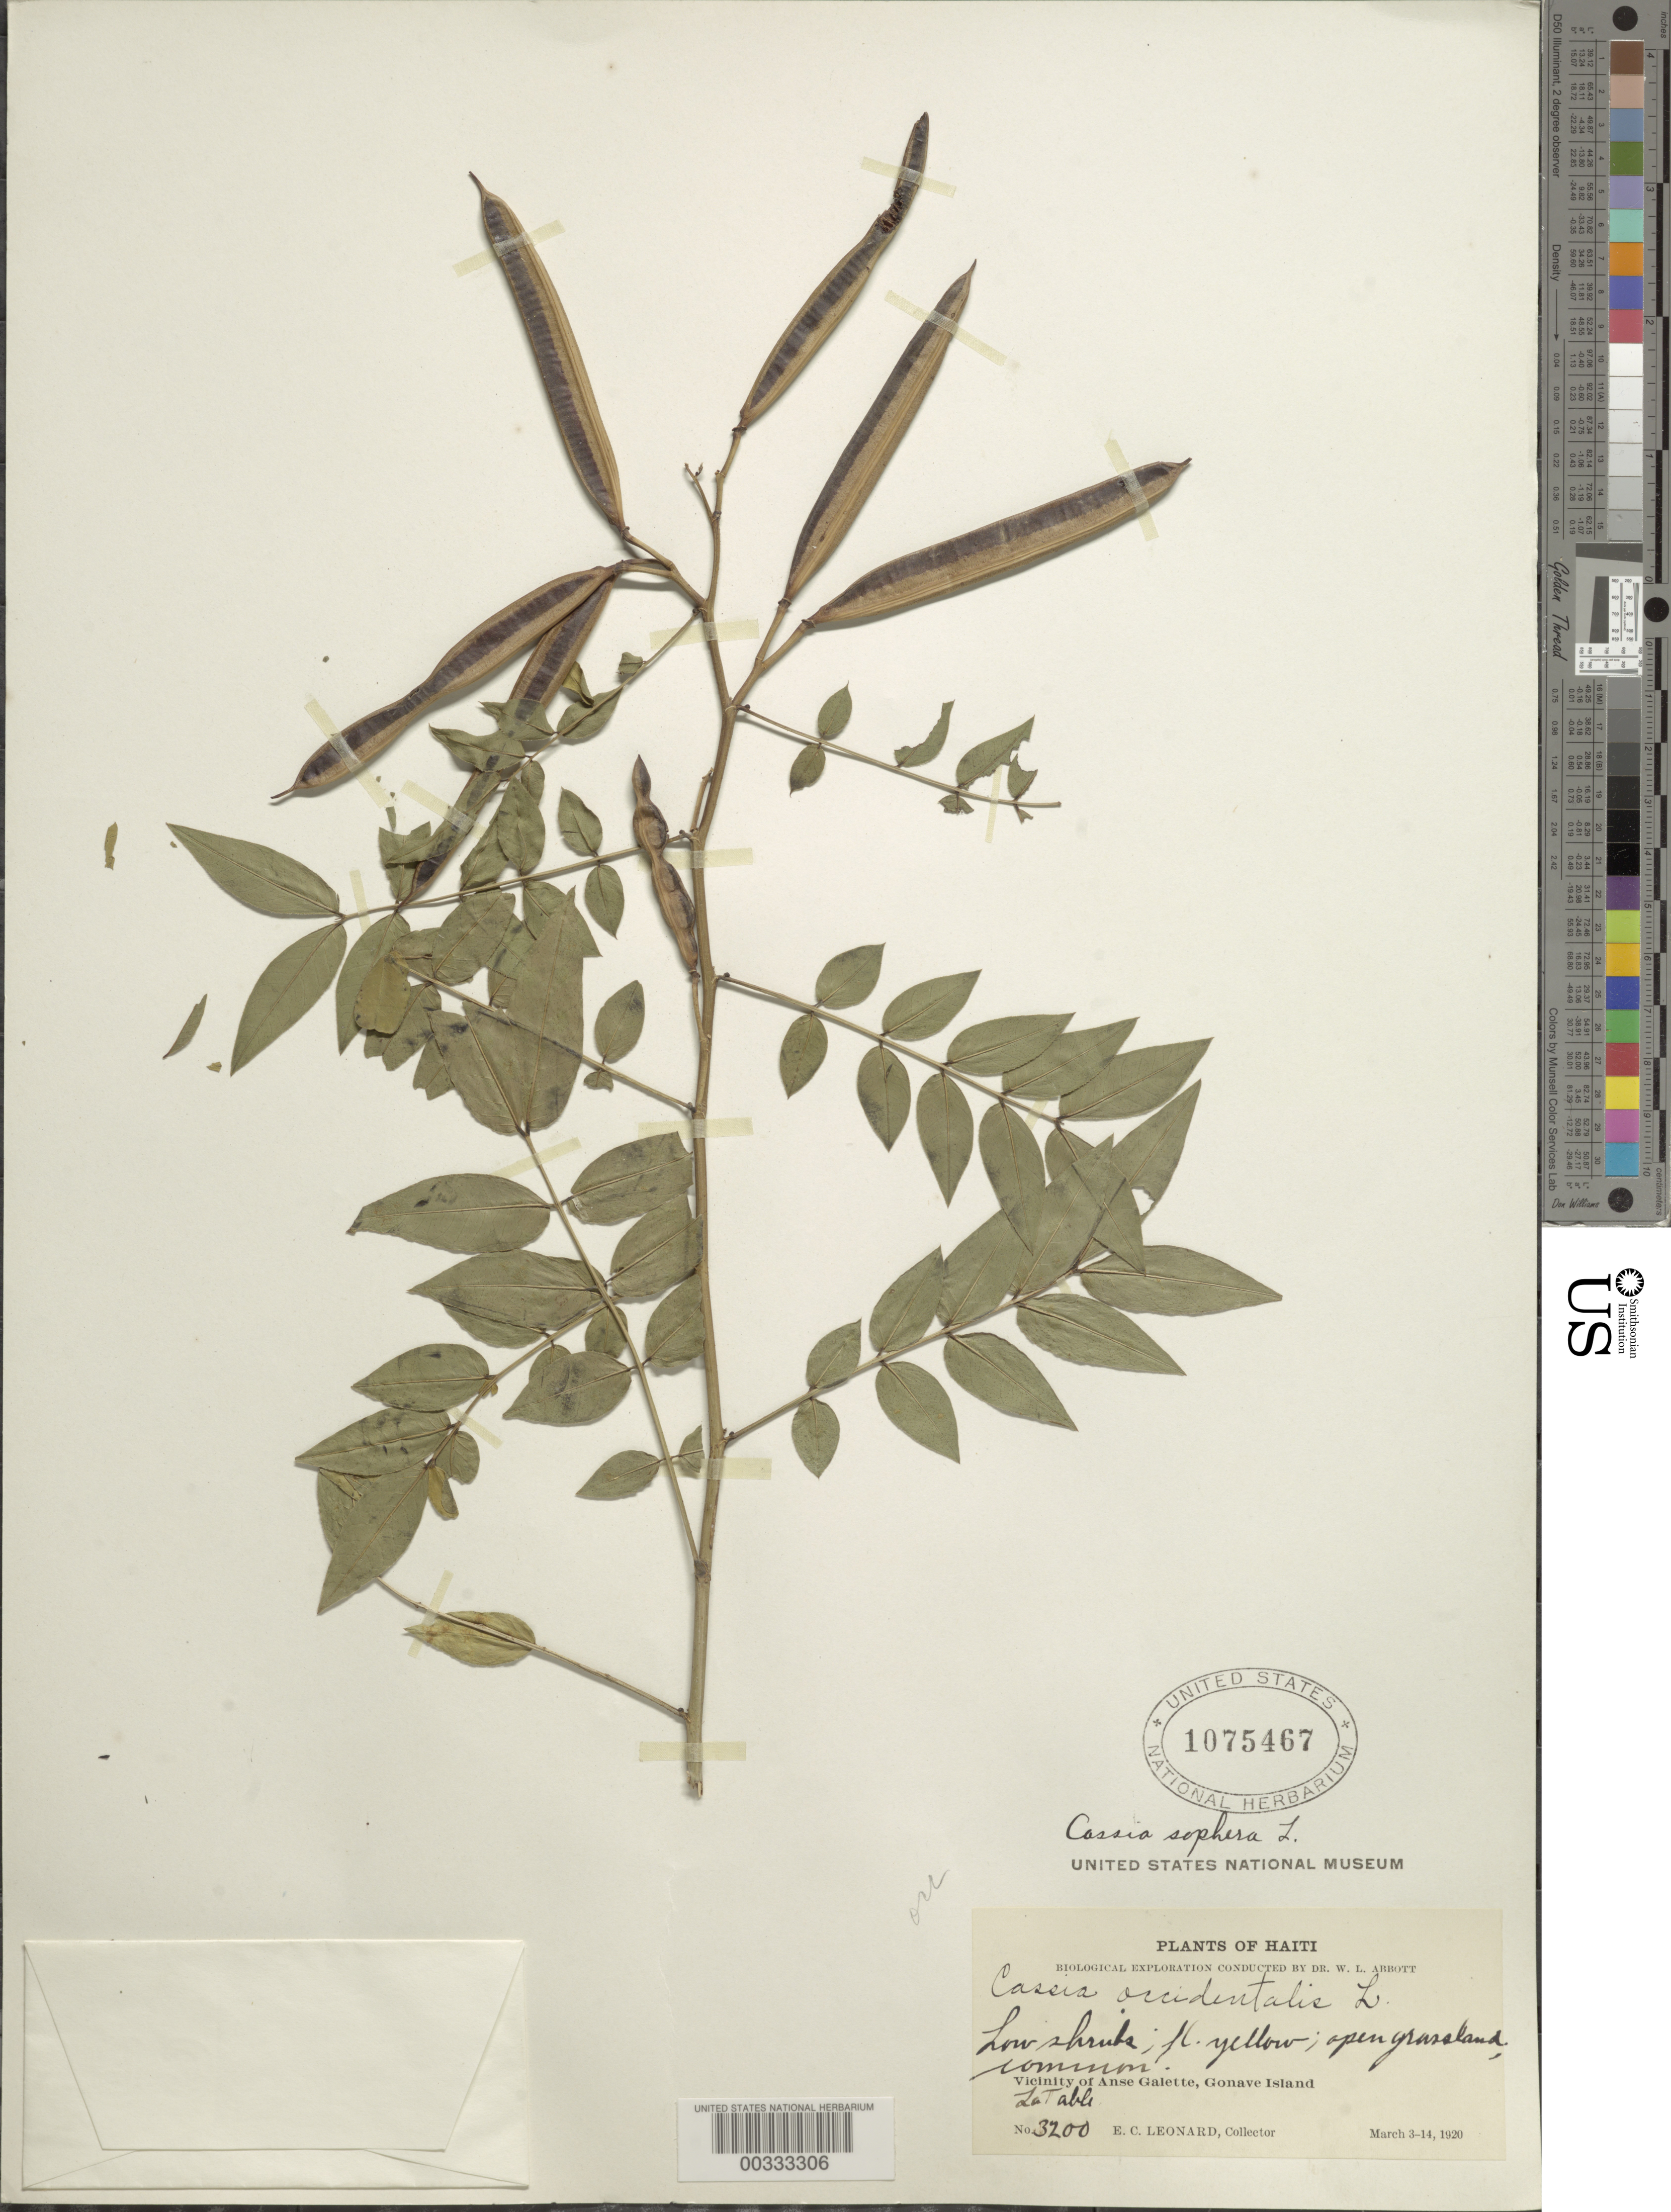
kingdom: Plantae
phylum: Tracheophyta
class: Magnoliopsida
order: Fabales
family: Fabaceae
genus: Senna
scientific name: Senna sophera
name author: (L.) Roxb.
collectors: E. C. Leonard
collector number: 3200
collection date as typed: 03 Mar 1920 to 14 Mar 1920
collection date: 1920-03-03/1920-03-14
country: Haiti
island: Hispaniola Island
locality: La table; vicinity of anse galette, gonave i.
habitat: Open grasslands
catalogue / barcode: US 1075467